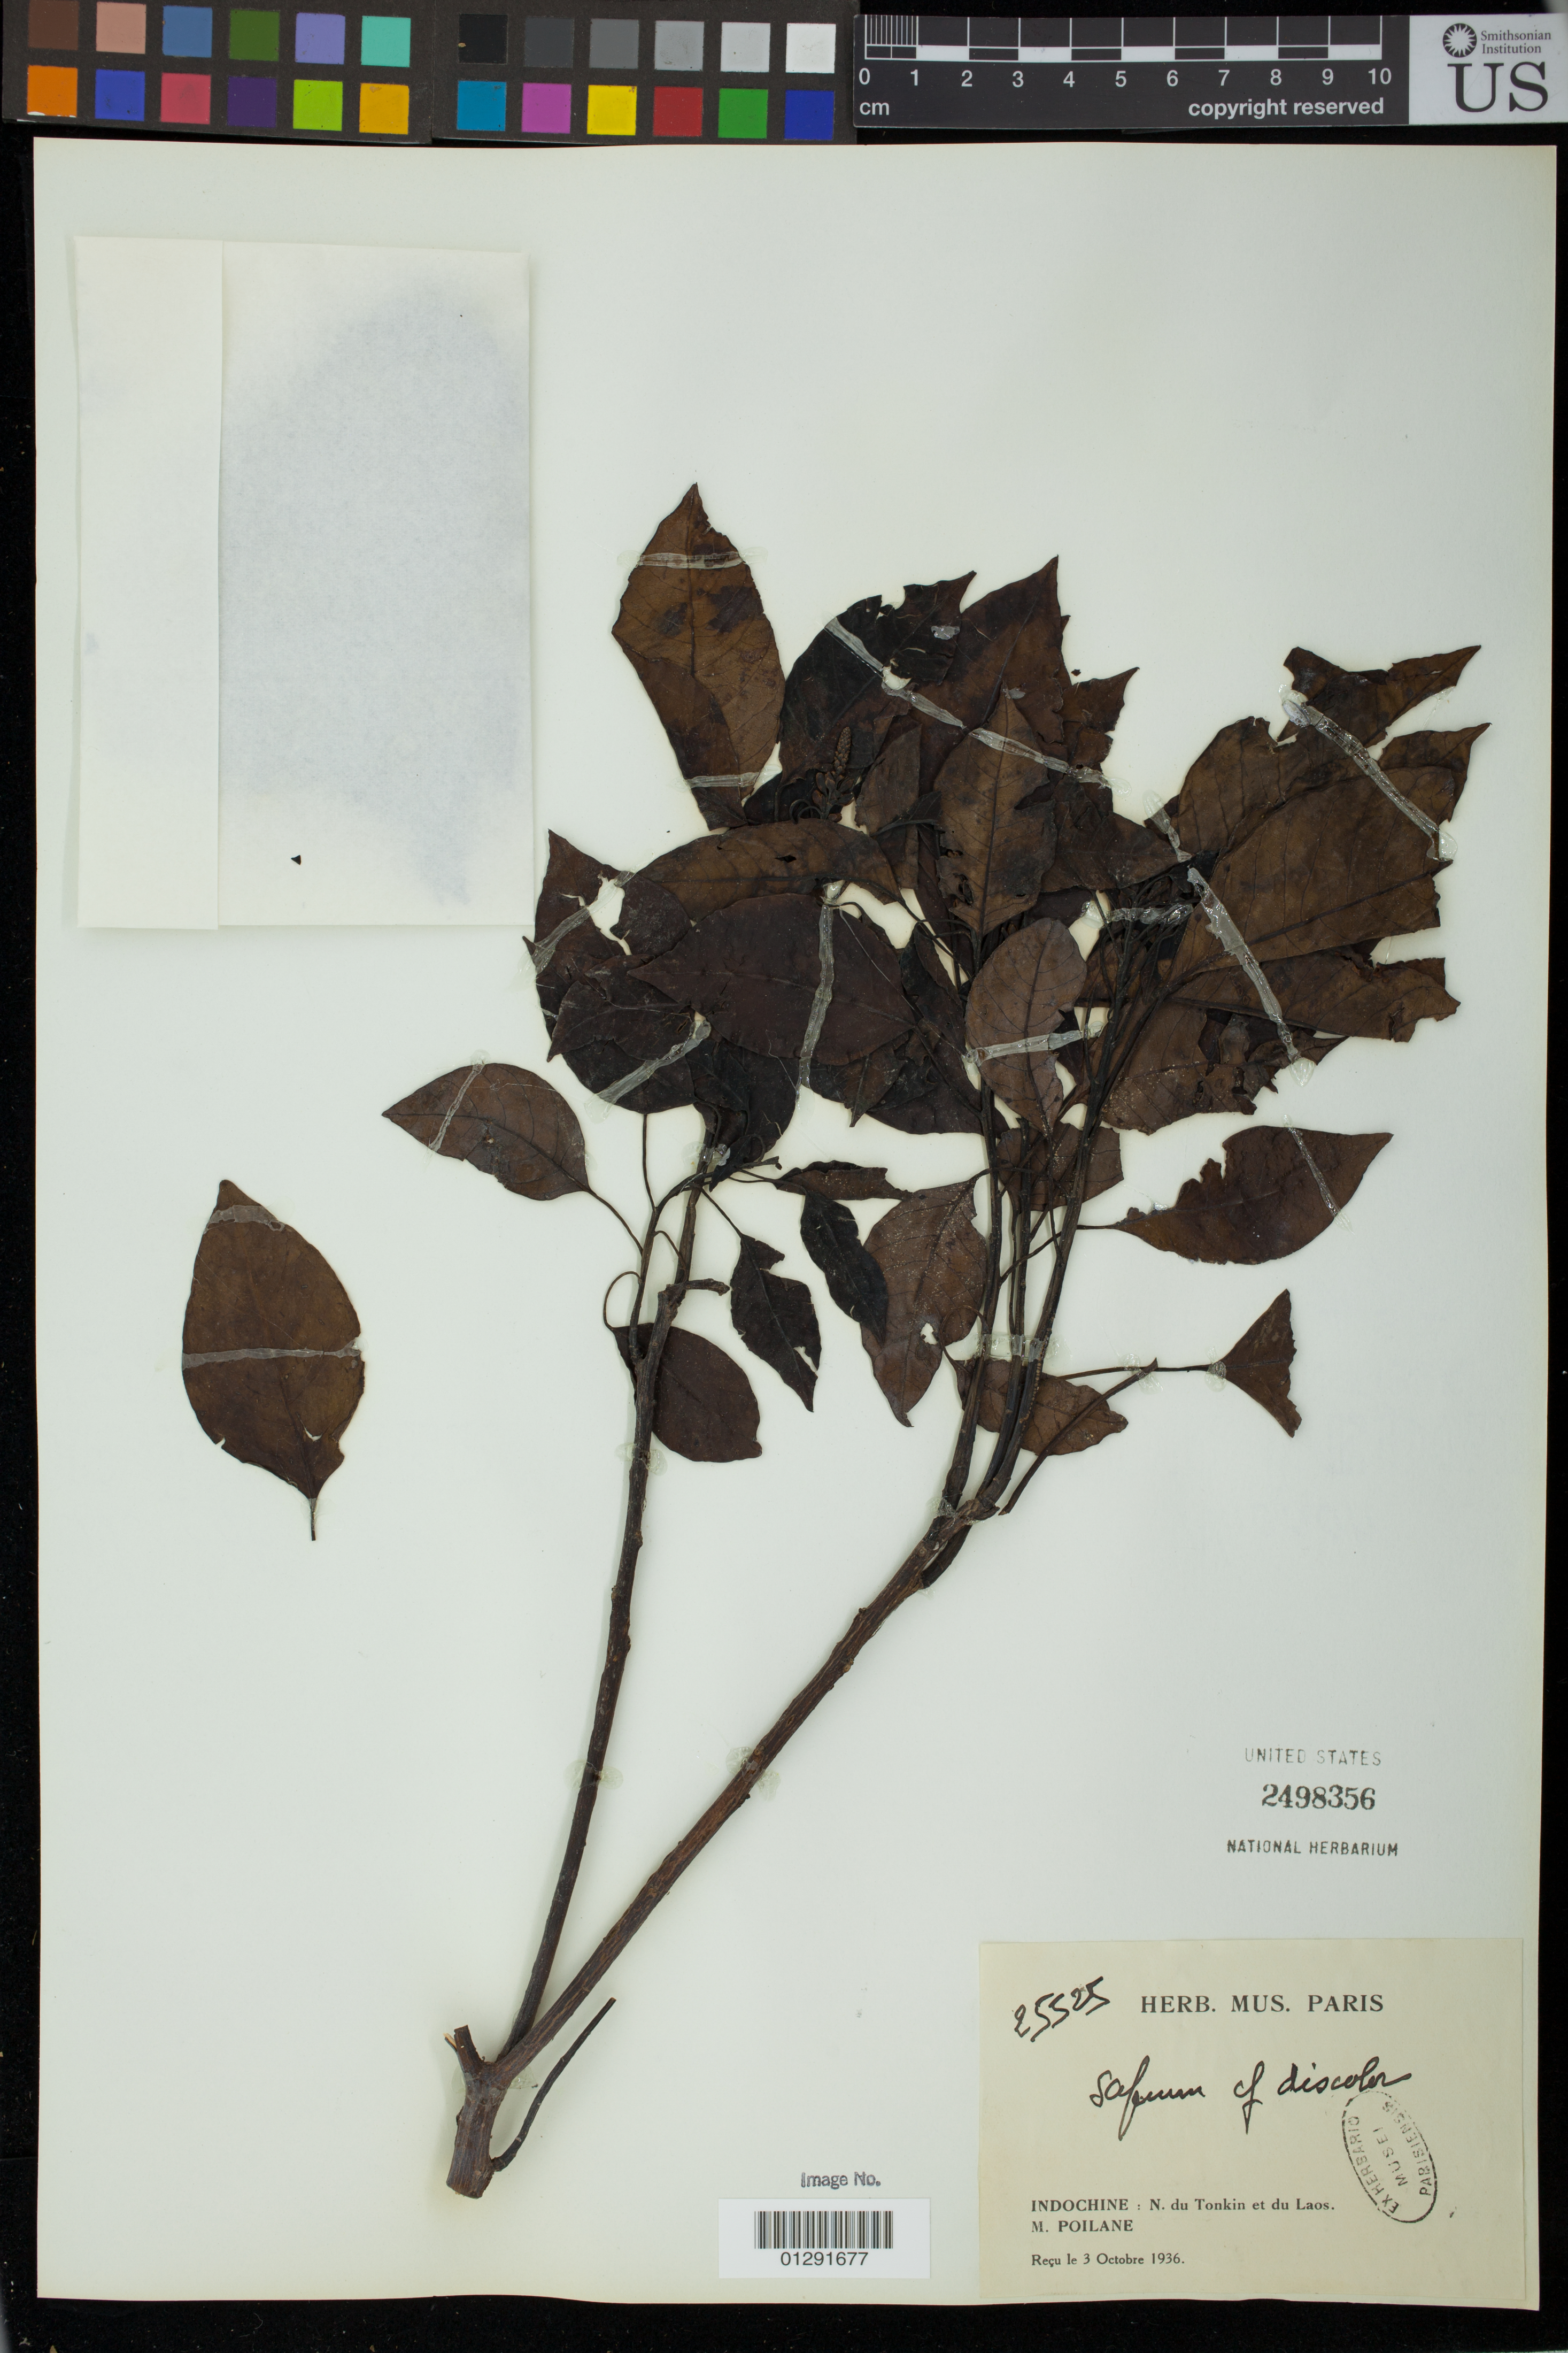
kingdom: Plantae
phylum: Tracheophyta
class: Magnoliopsida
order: Malpighiales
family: Euphorbiaceae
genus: Sapium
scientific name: Sapium discolor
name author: M. Arg.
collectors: M. Poilane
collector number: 25525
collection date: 1936-10-03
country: Vietnam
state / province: Tuyen Quang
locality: Indochine : N. du Tonkin et du Laos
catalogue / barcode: US 2498356